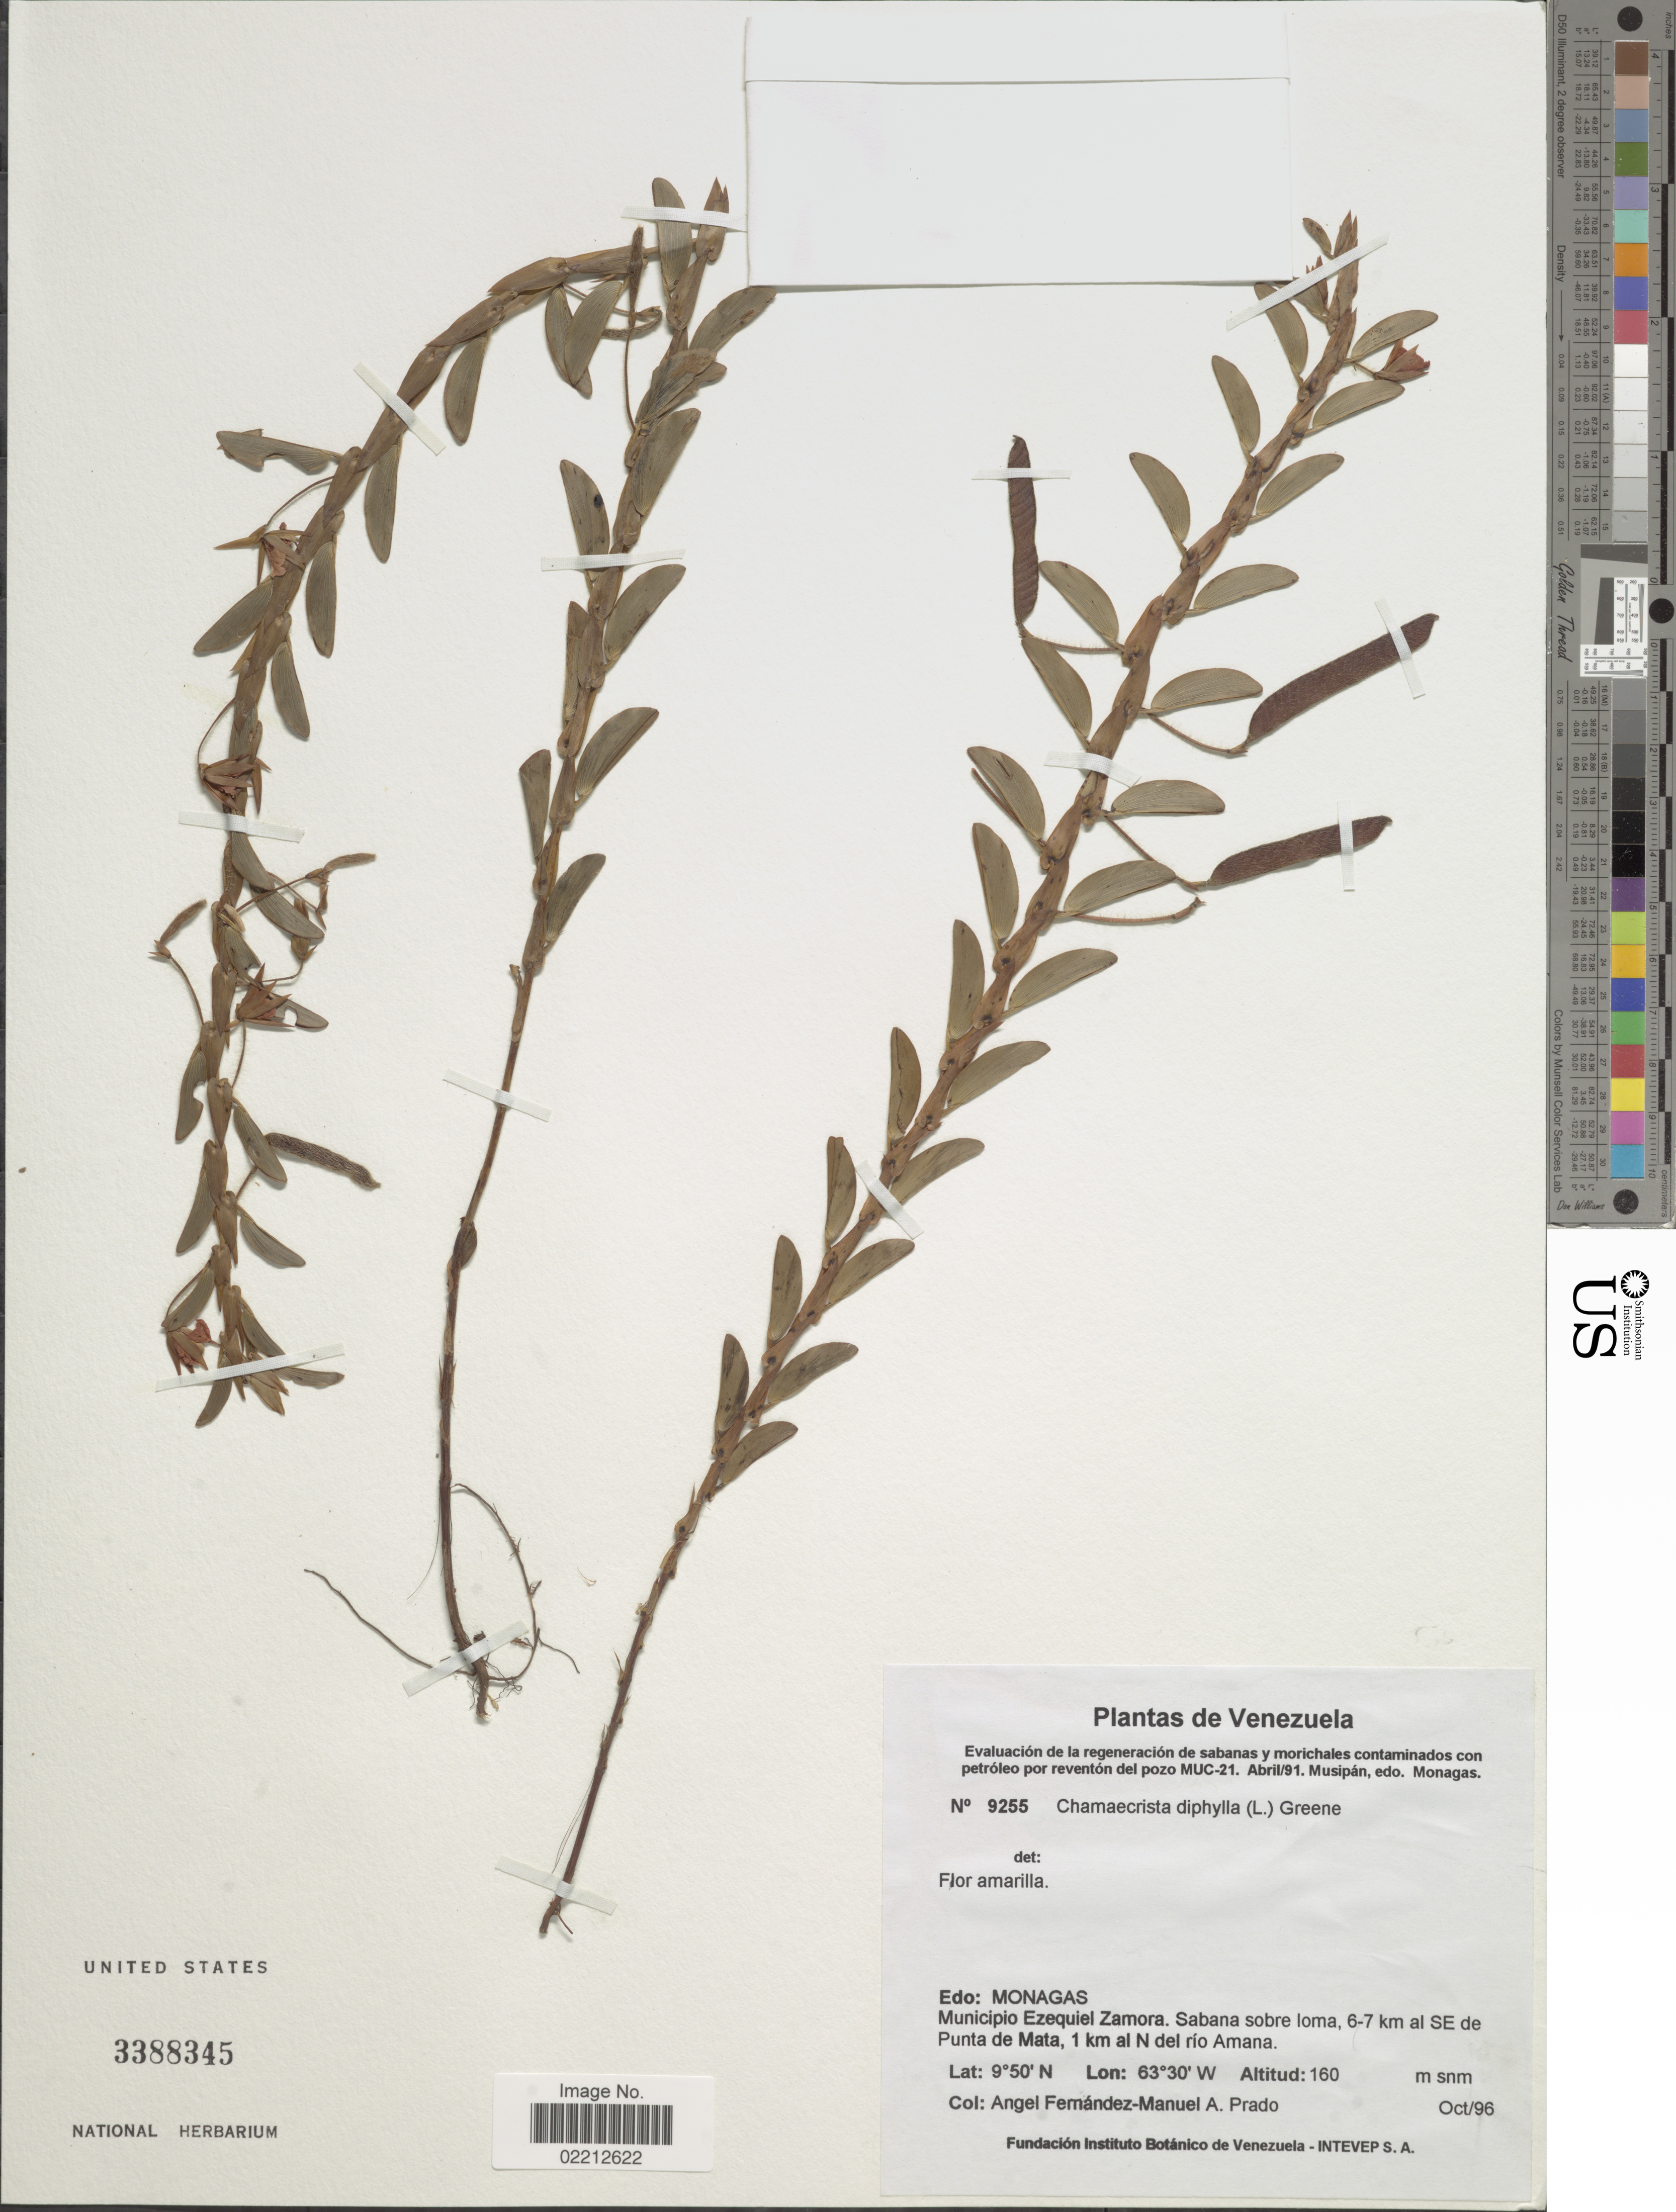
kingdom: Plantae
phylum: Tracheophyta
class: Magnoliopsida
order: Fabales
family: Fabaceae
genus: Chamaecrista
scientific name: Chamaecrista diphylla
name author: (L.) Greene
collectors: Á. Fernández & M. Prado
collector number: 9255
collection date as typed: Transcribed d/m/y: /10/96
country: Venezuela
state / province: Monagas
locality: Municipio Ezequiel Zamora. Sabana sobre loma, 6-7 km al SE de Punta de Mata, 1 km al N del rio Amana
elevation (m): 160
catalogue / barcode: US 3388345